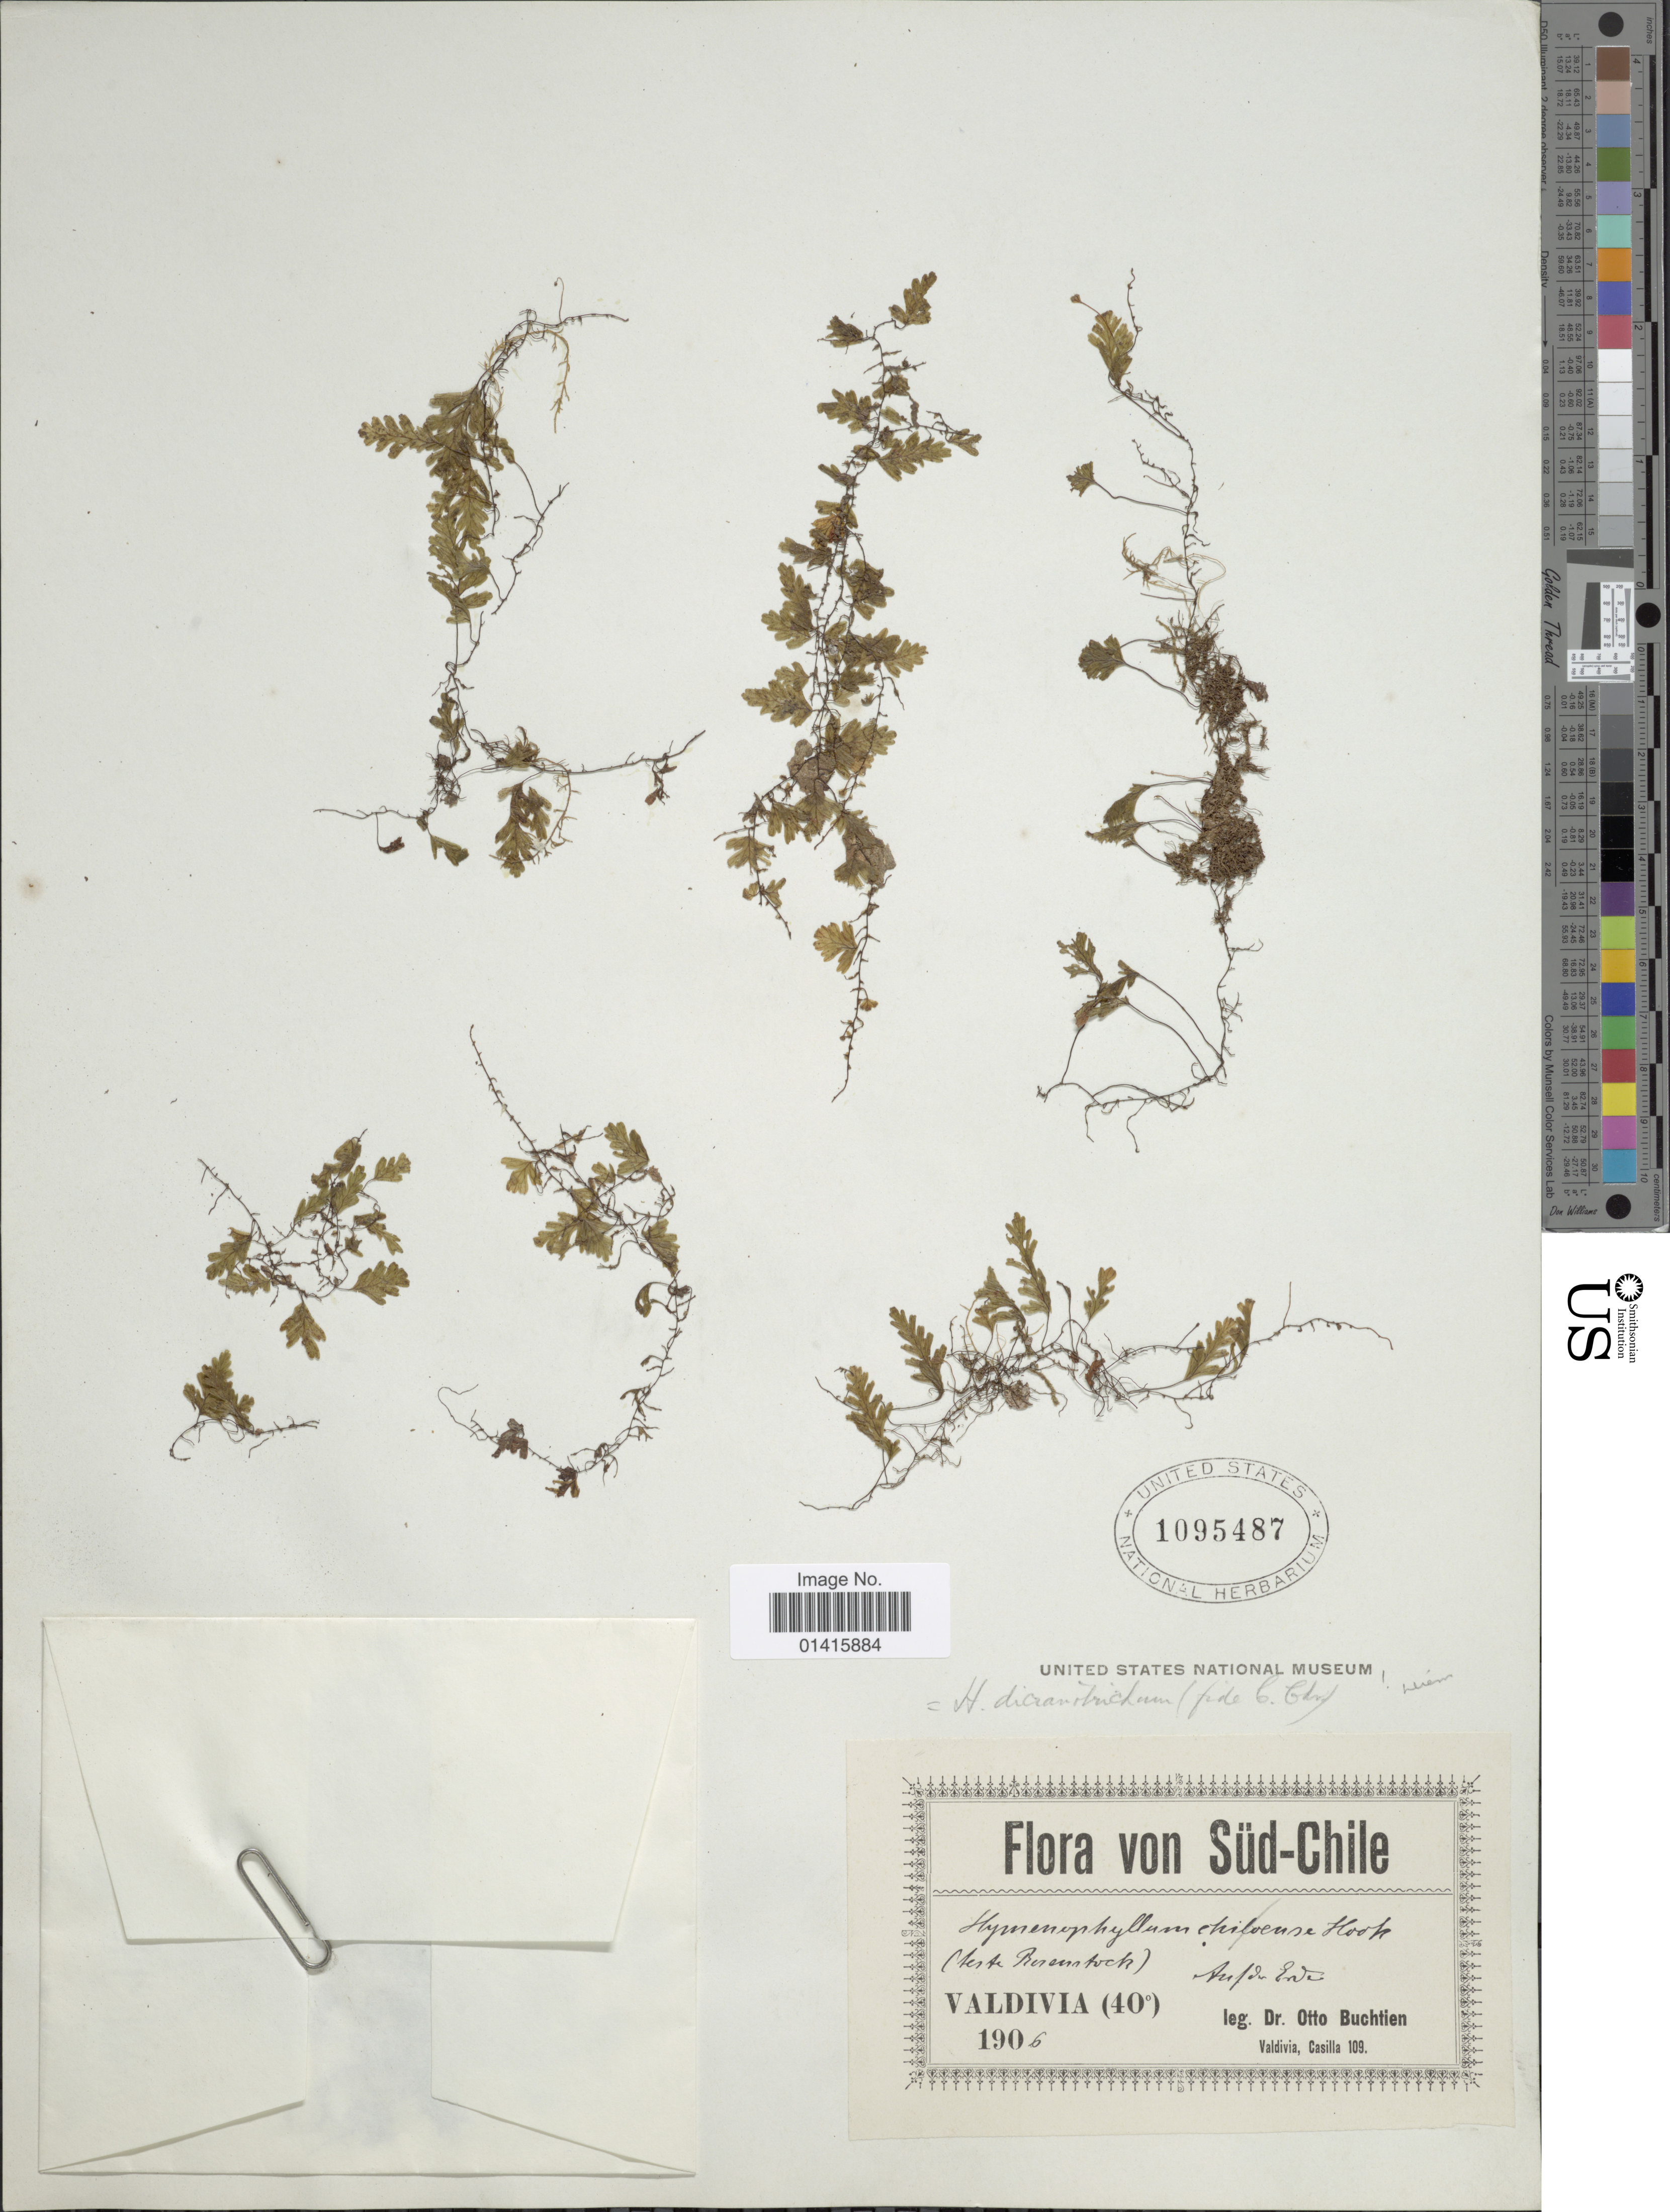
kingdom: Plantae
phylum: Tracheophyta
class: Polypodiopsida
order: Hymenophyllales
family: Hymenophyllaceae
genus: Hymenophyllum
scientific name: Hymenophyllum dicranotrichum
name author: (C. Presl) Sadeb.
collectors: O. Buchtien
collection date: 1906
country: Chile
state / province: Los Ríos (XIV)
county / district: Valdivia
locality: Auf der Erde (on earth)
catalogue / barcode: US 1095487